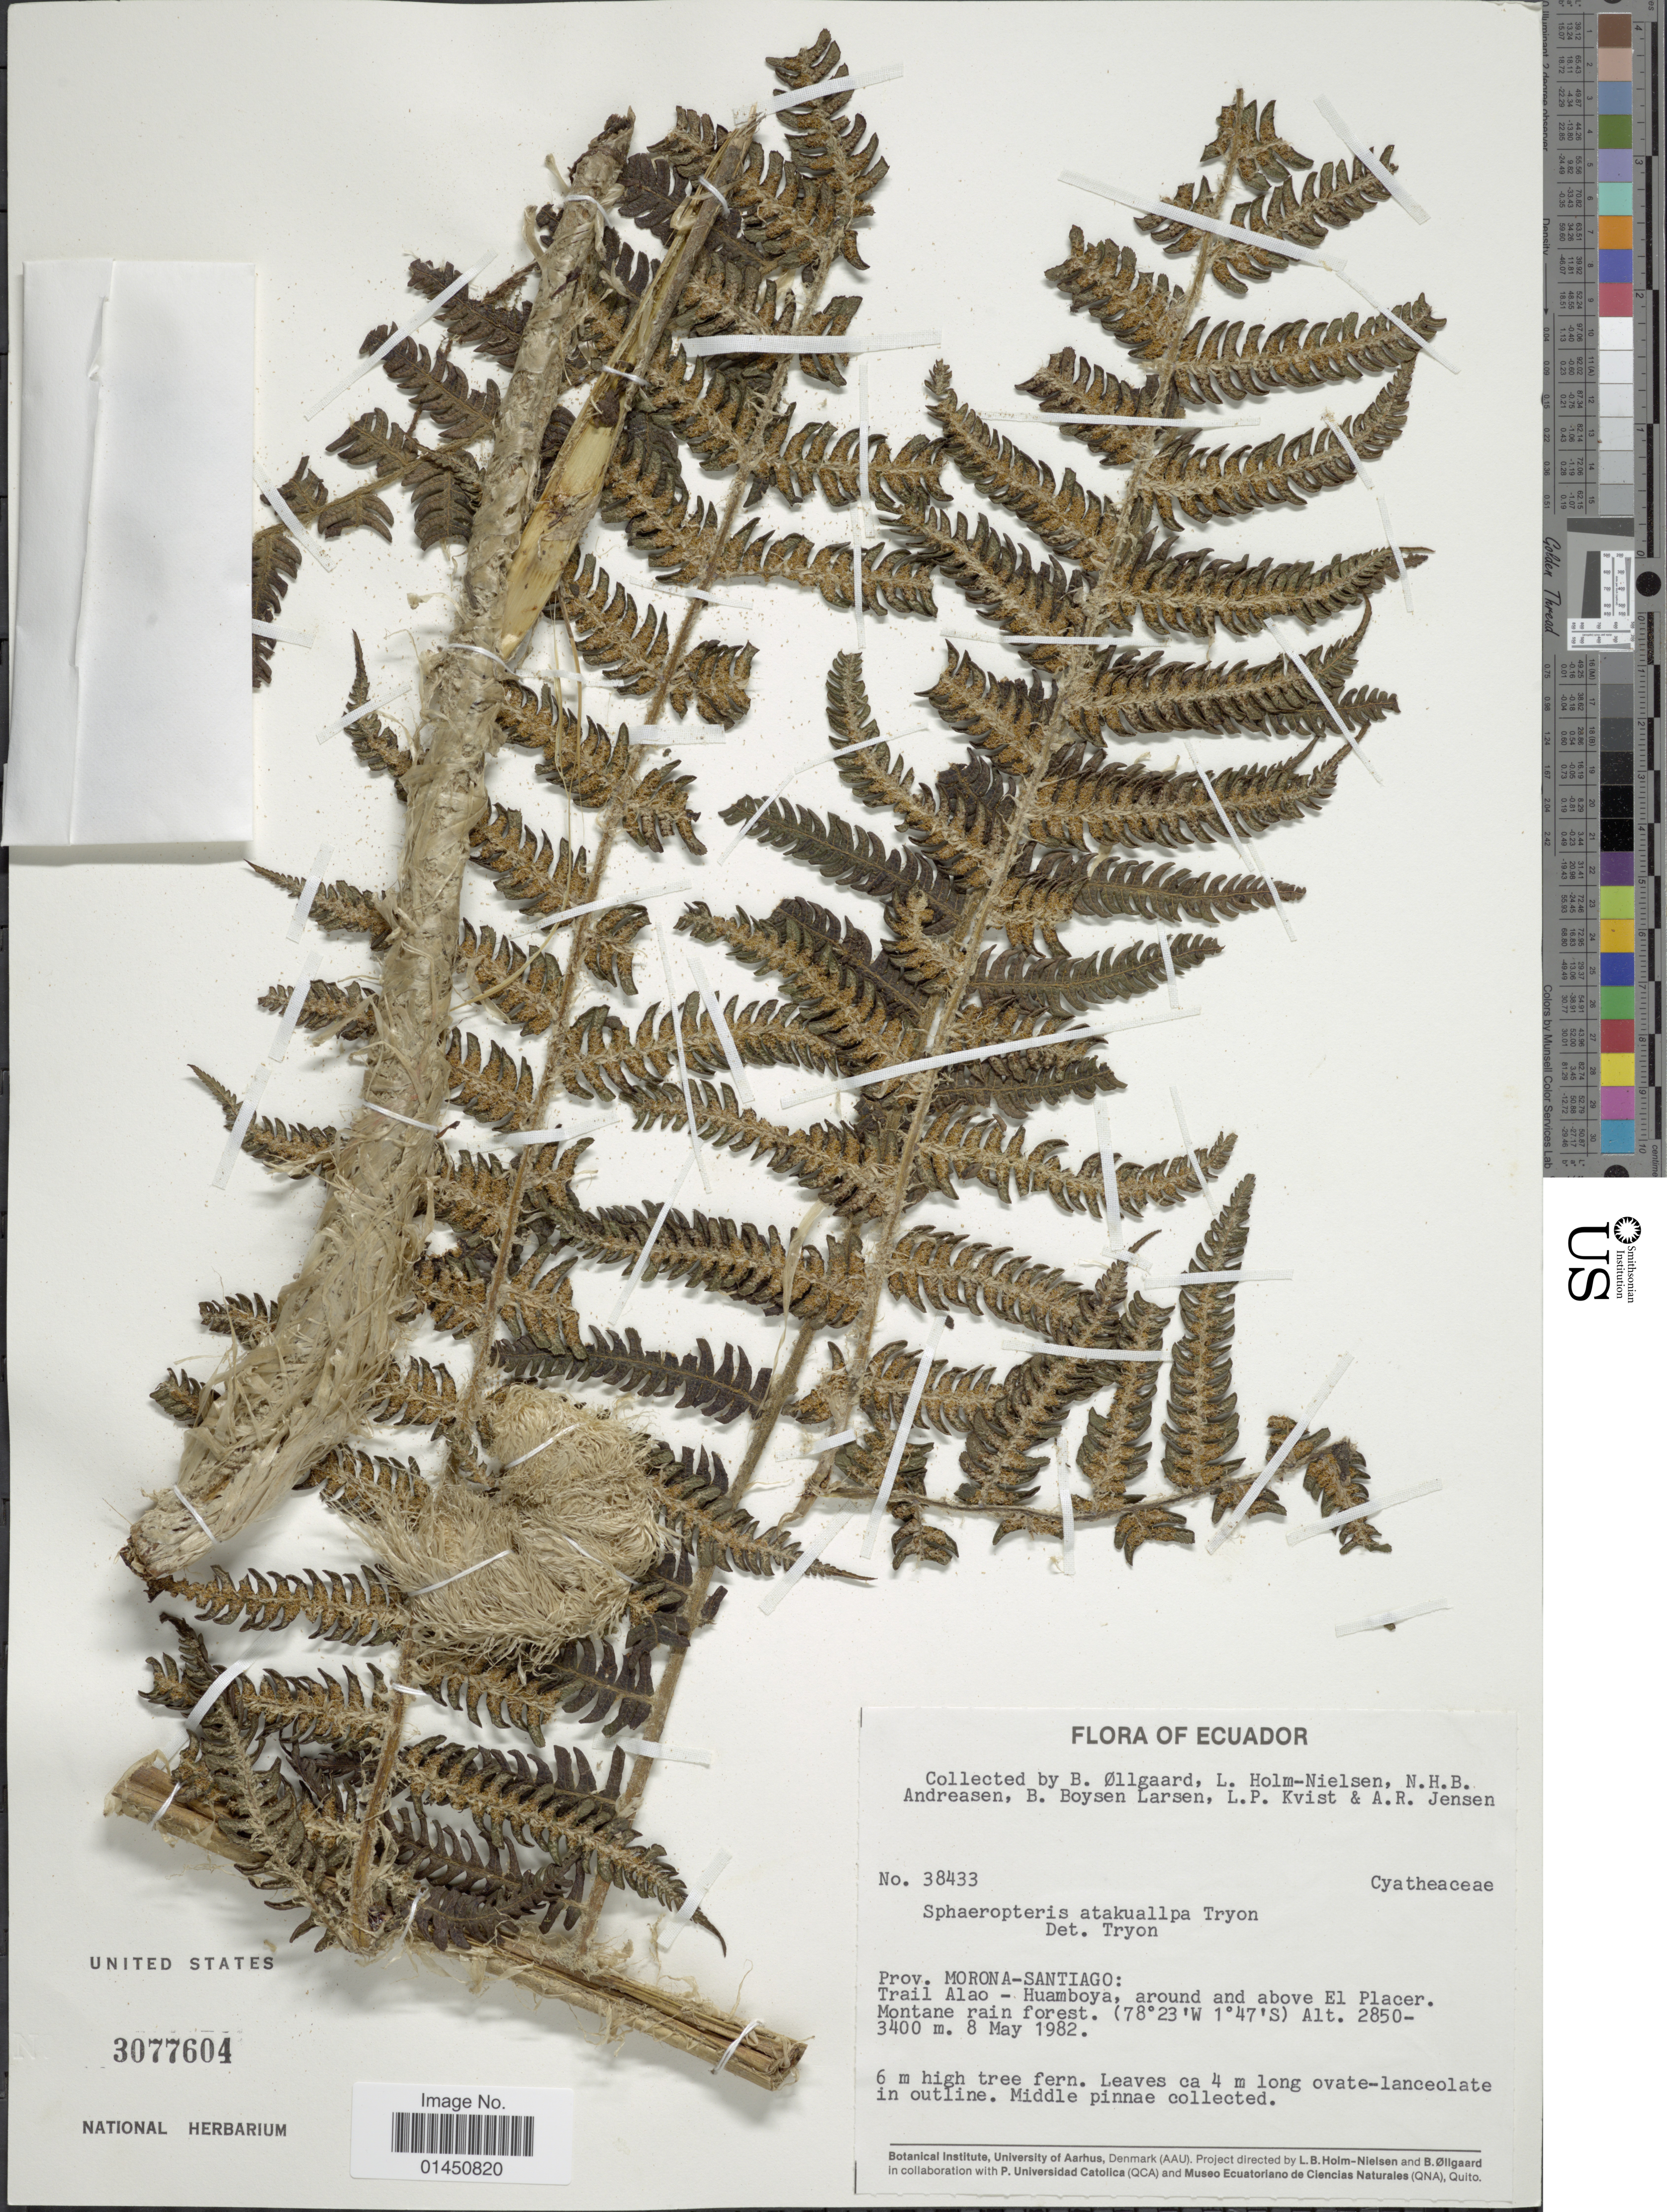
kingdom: Plantae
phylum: Tracheophyta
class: Polypodiopsida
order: Cyatheales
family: Cyatheaceae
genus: Cyathea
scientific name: Cyathea atahuallpa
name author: (R.M. Tryon) Lellinger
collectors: B. Øllgaard, L. B. Holm-Nielsen, N. Andreasen, B. Boysen Larsen & et al.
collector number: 38433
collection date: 1982-05-08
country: Ecuador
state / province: Morona-Santiago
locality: Trail Alao-Huamboya, around and above El Placer.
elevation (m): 3400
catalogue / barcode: US 3077604